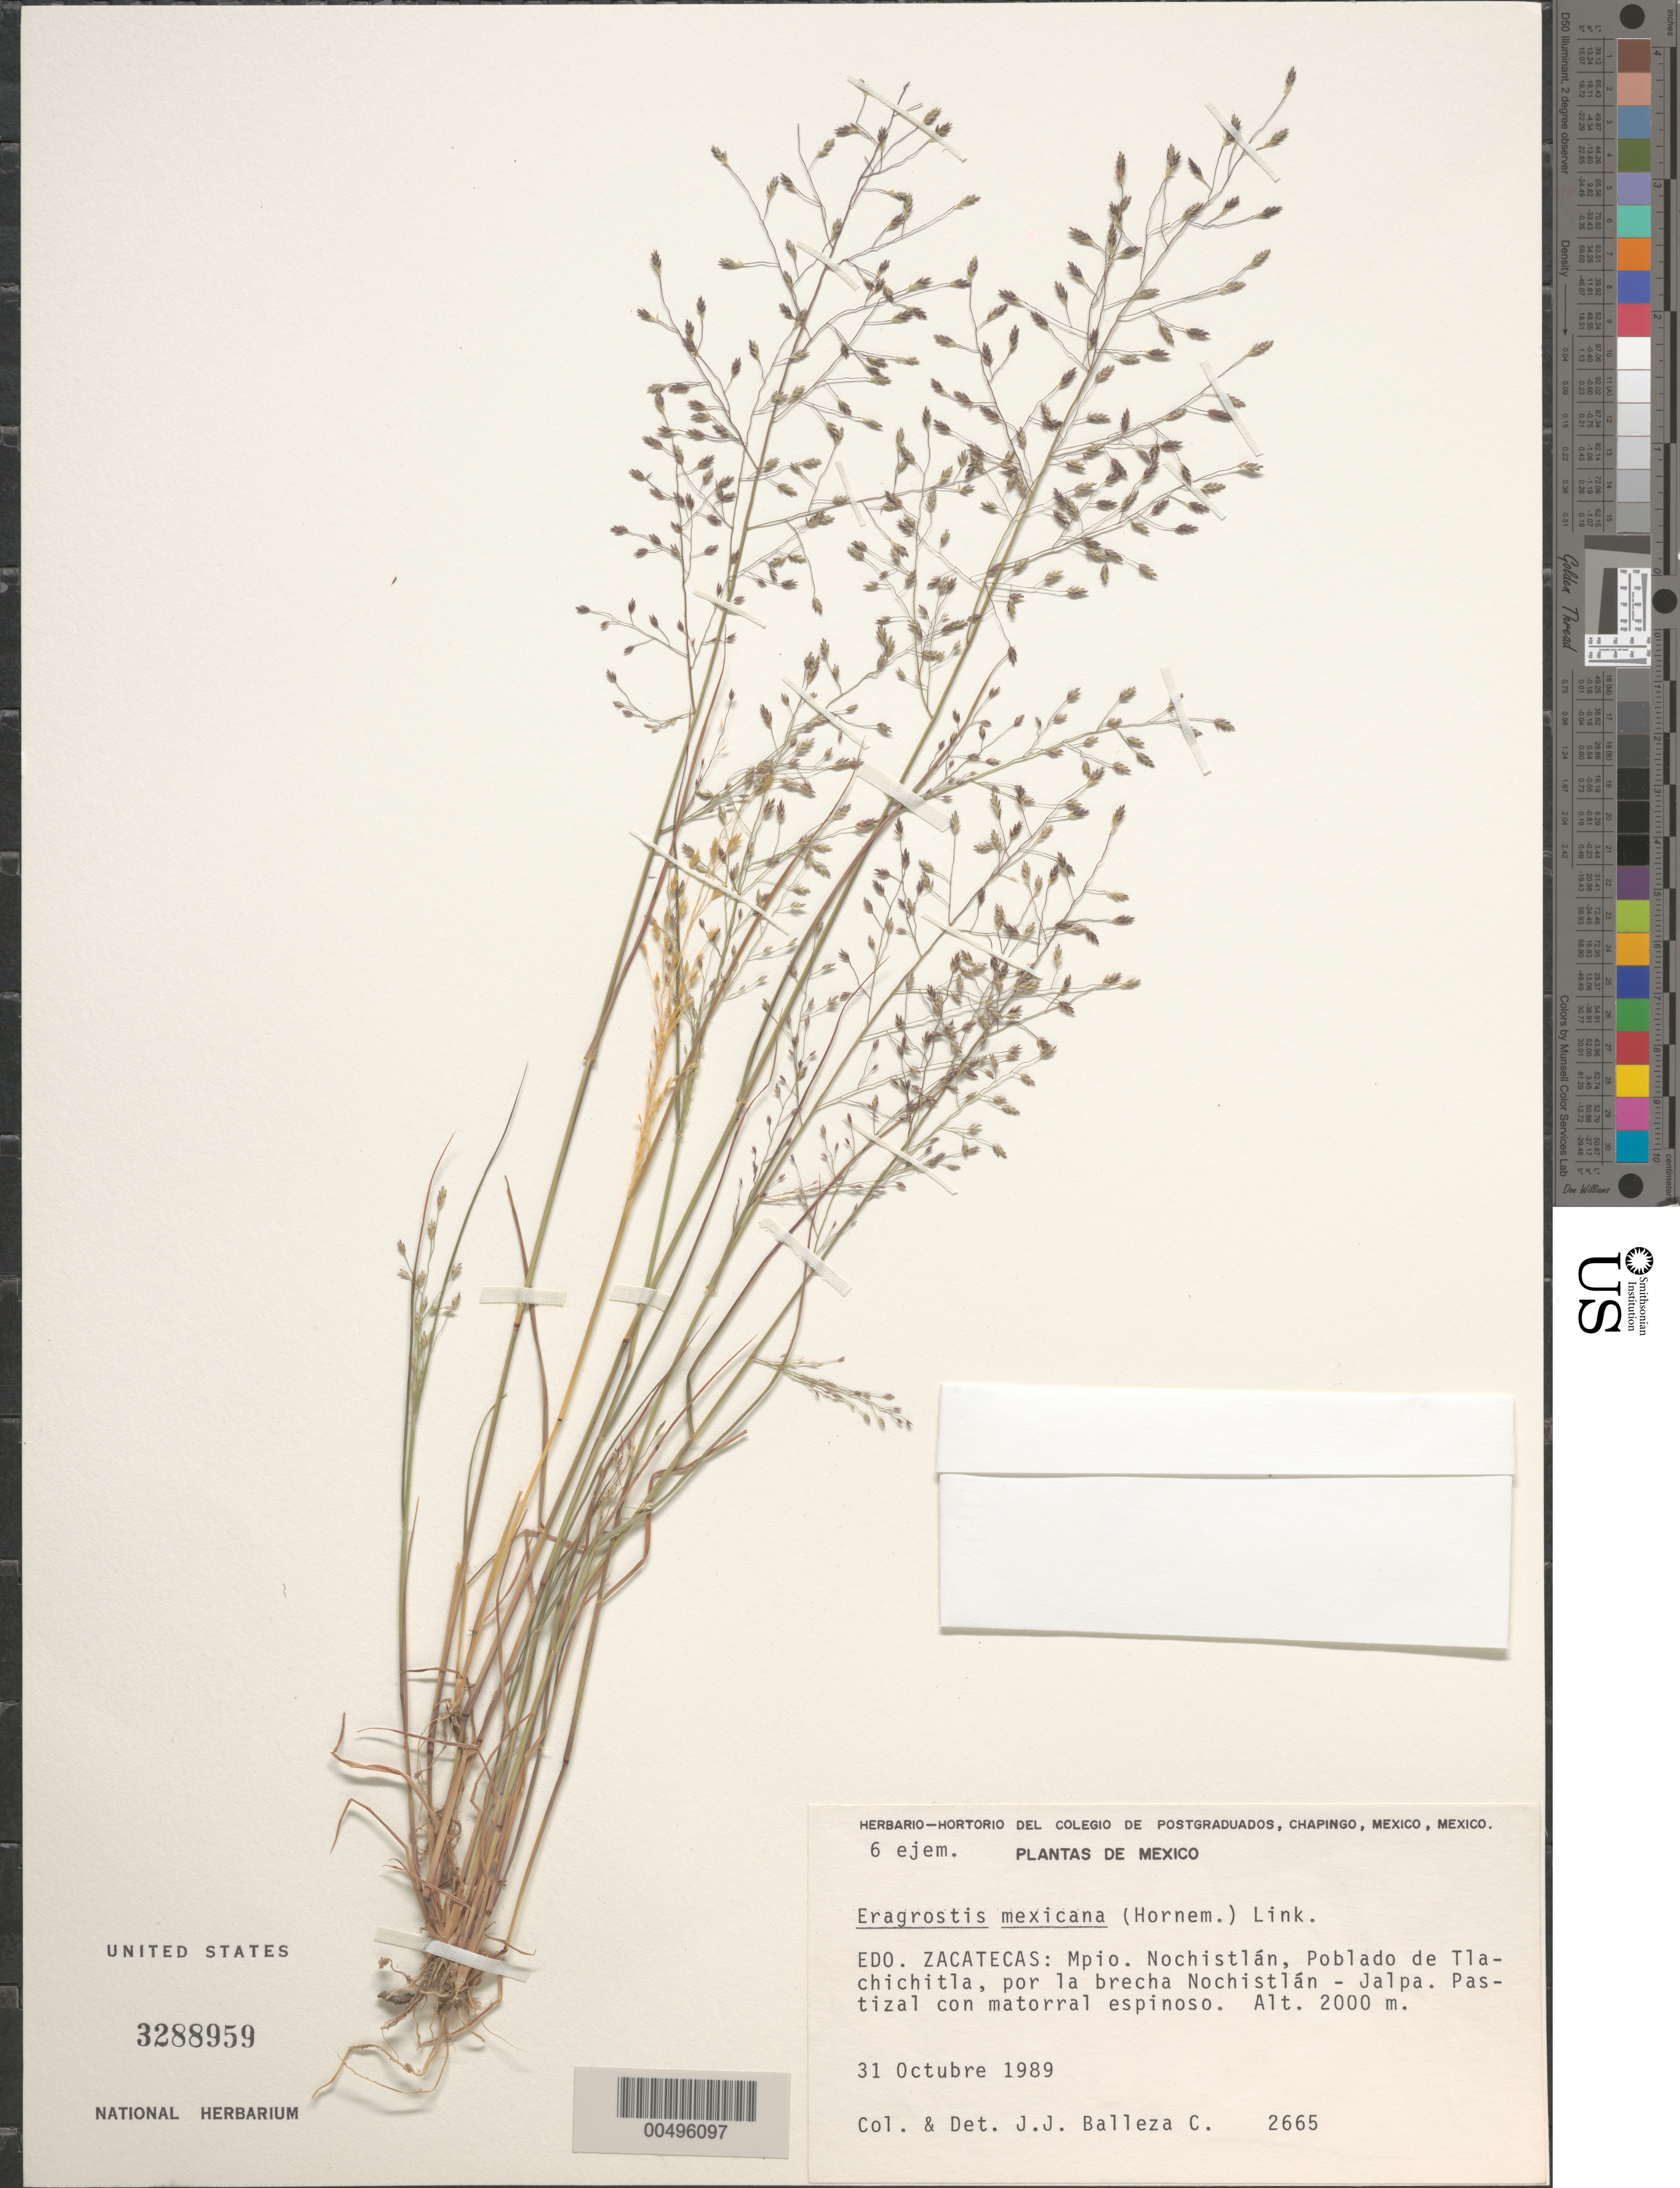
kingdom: Plantae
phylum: Tracheophyta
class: Liliopsida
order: Poales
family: Poaceae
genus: Eragrostis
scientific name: Eragrostis mexicana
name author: (Hornem.) Link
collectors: J. J. Balleza C.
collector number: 2665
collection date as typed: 31 Oct 1989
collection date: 1989-10-31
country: Mexico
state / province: Zacatecas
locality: Nochistlán Mun., Poblado de Tlachichitla, por la brecha Nochistlán - Jalpa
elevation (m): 2000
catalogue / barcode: US 3288959